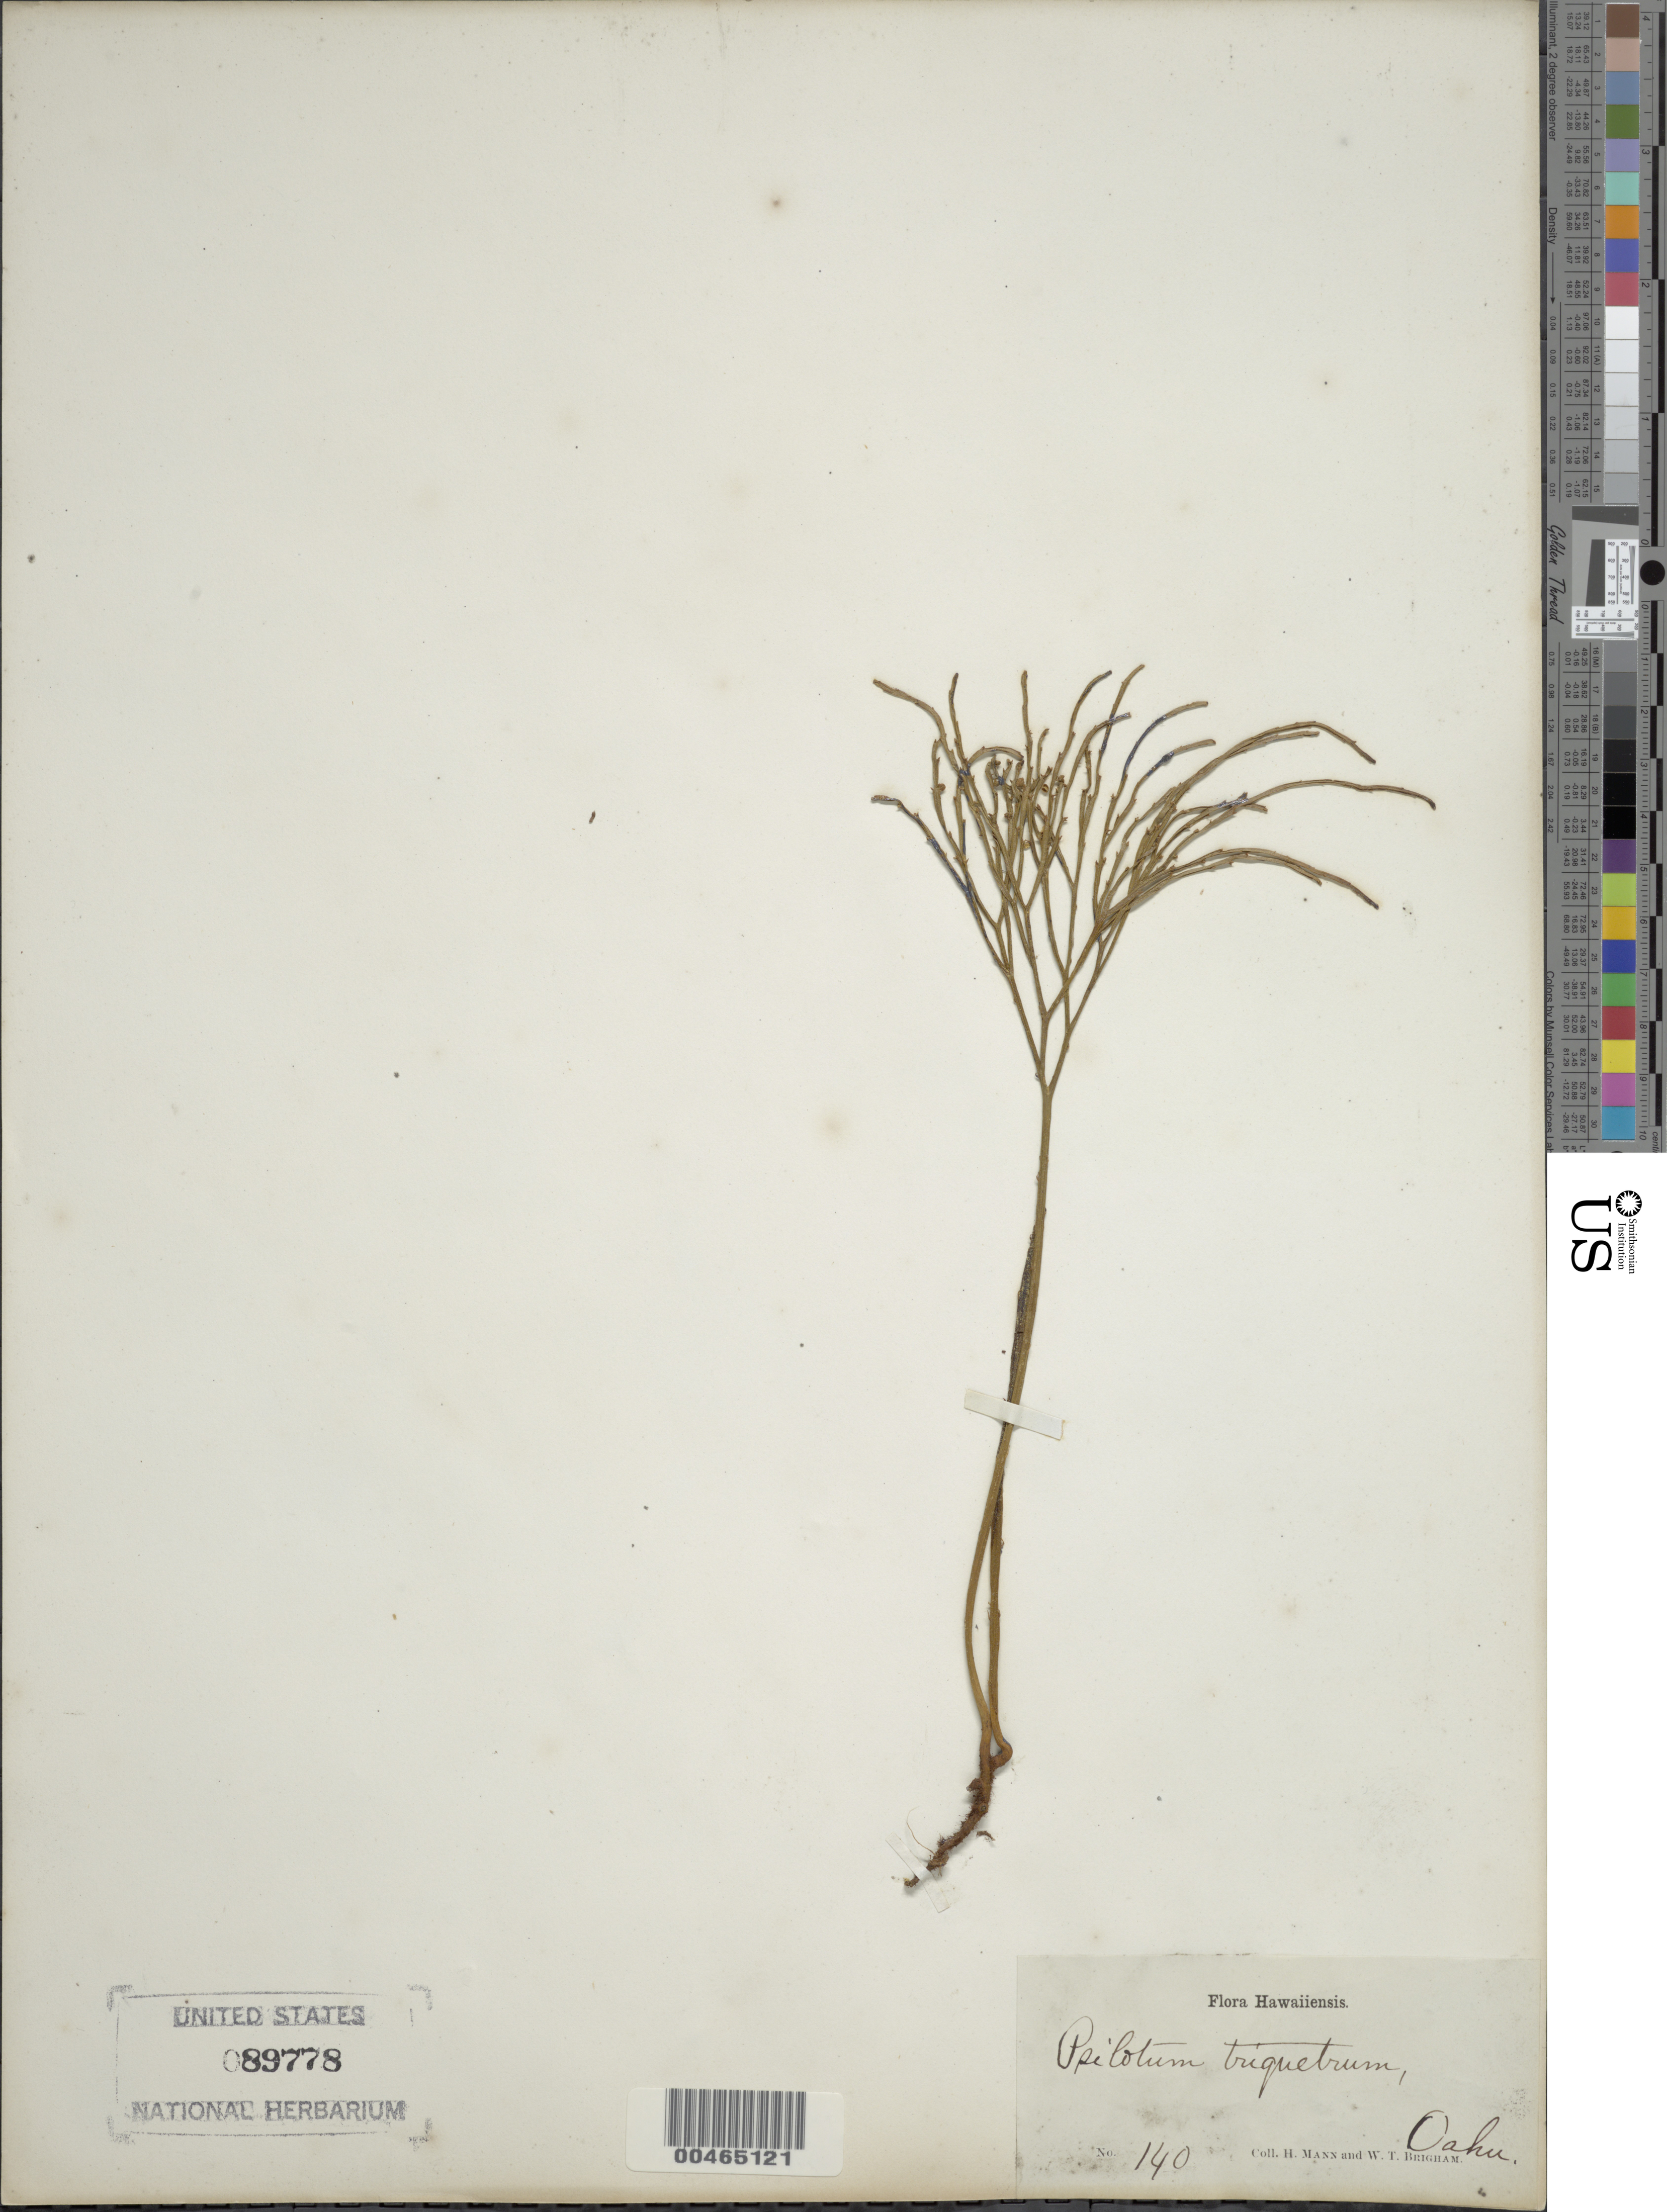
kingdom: Plantae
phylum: Tracheophyta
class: Polypodiopsida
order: Psilotales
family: Psilotaceae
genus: Psilotum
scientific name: Psilotum nudum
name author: (L.) P. Beauv.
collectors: H. Mann & W. T. Brigham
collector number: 140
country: United States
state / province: Hawaii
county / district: Honolulu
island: Oahu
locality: Oahu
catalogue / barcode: US 89778